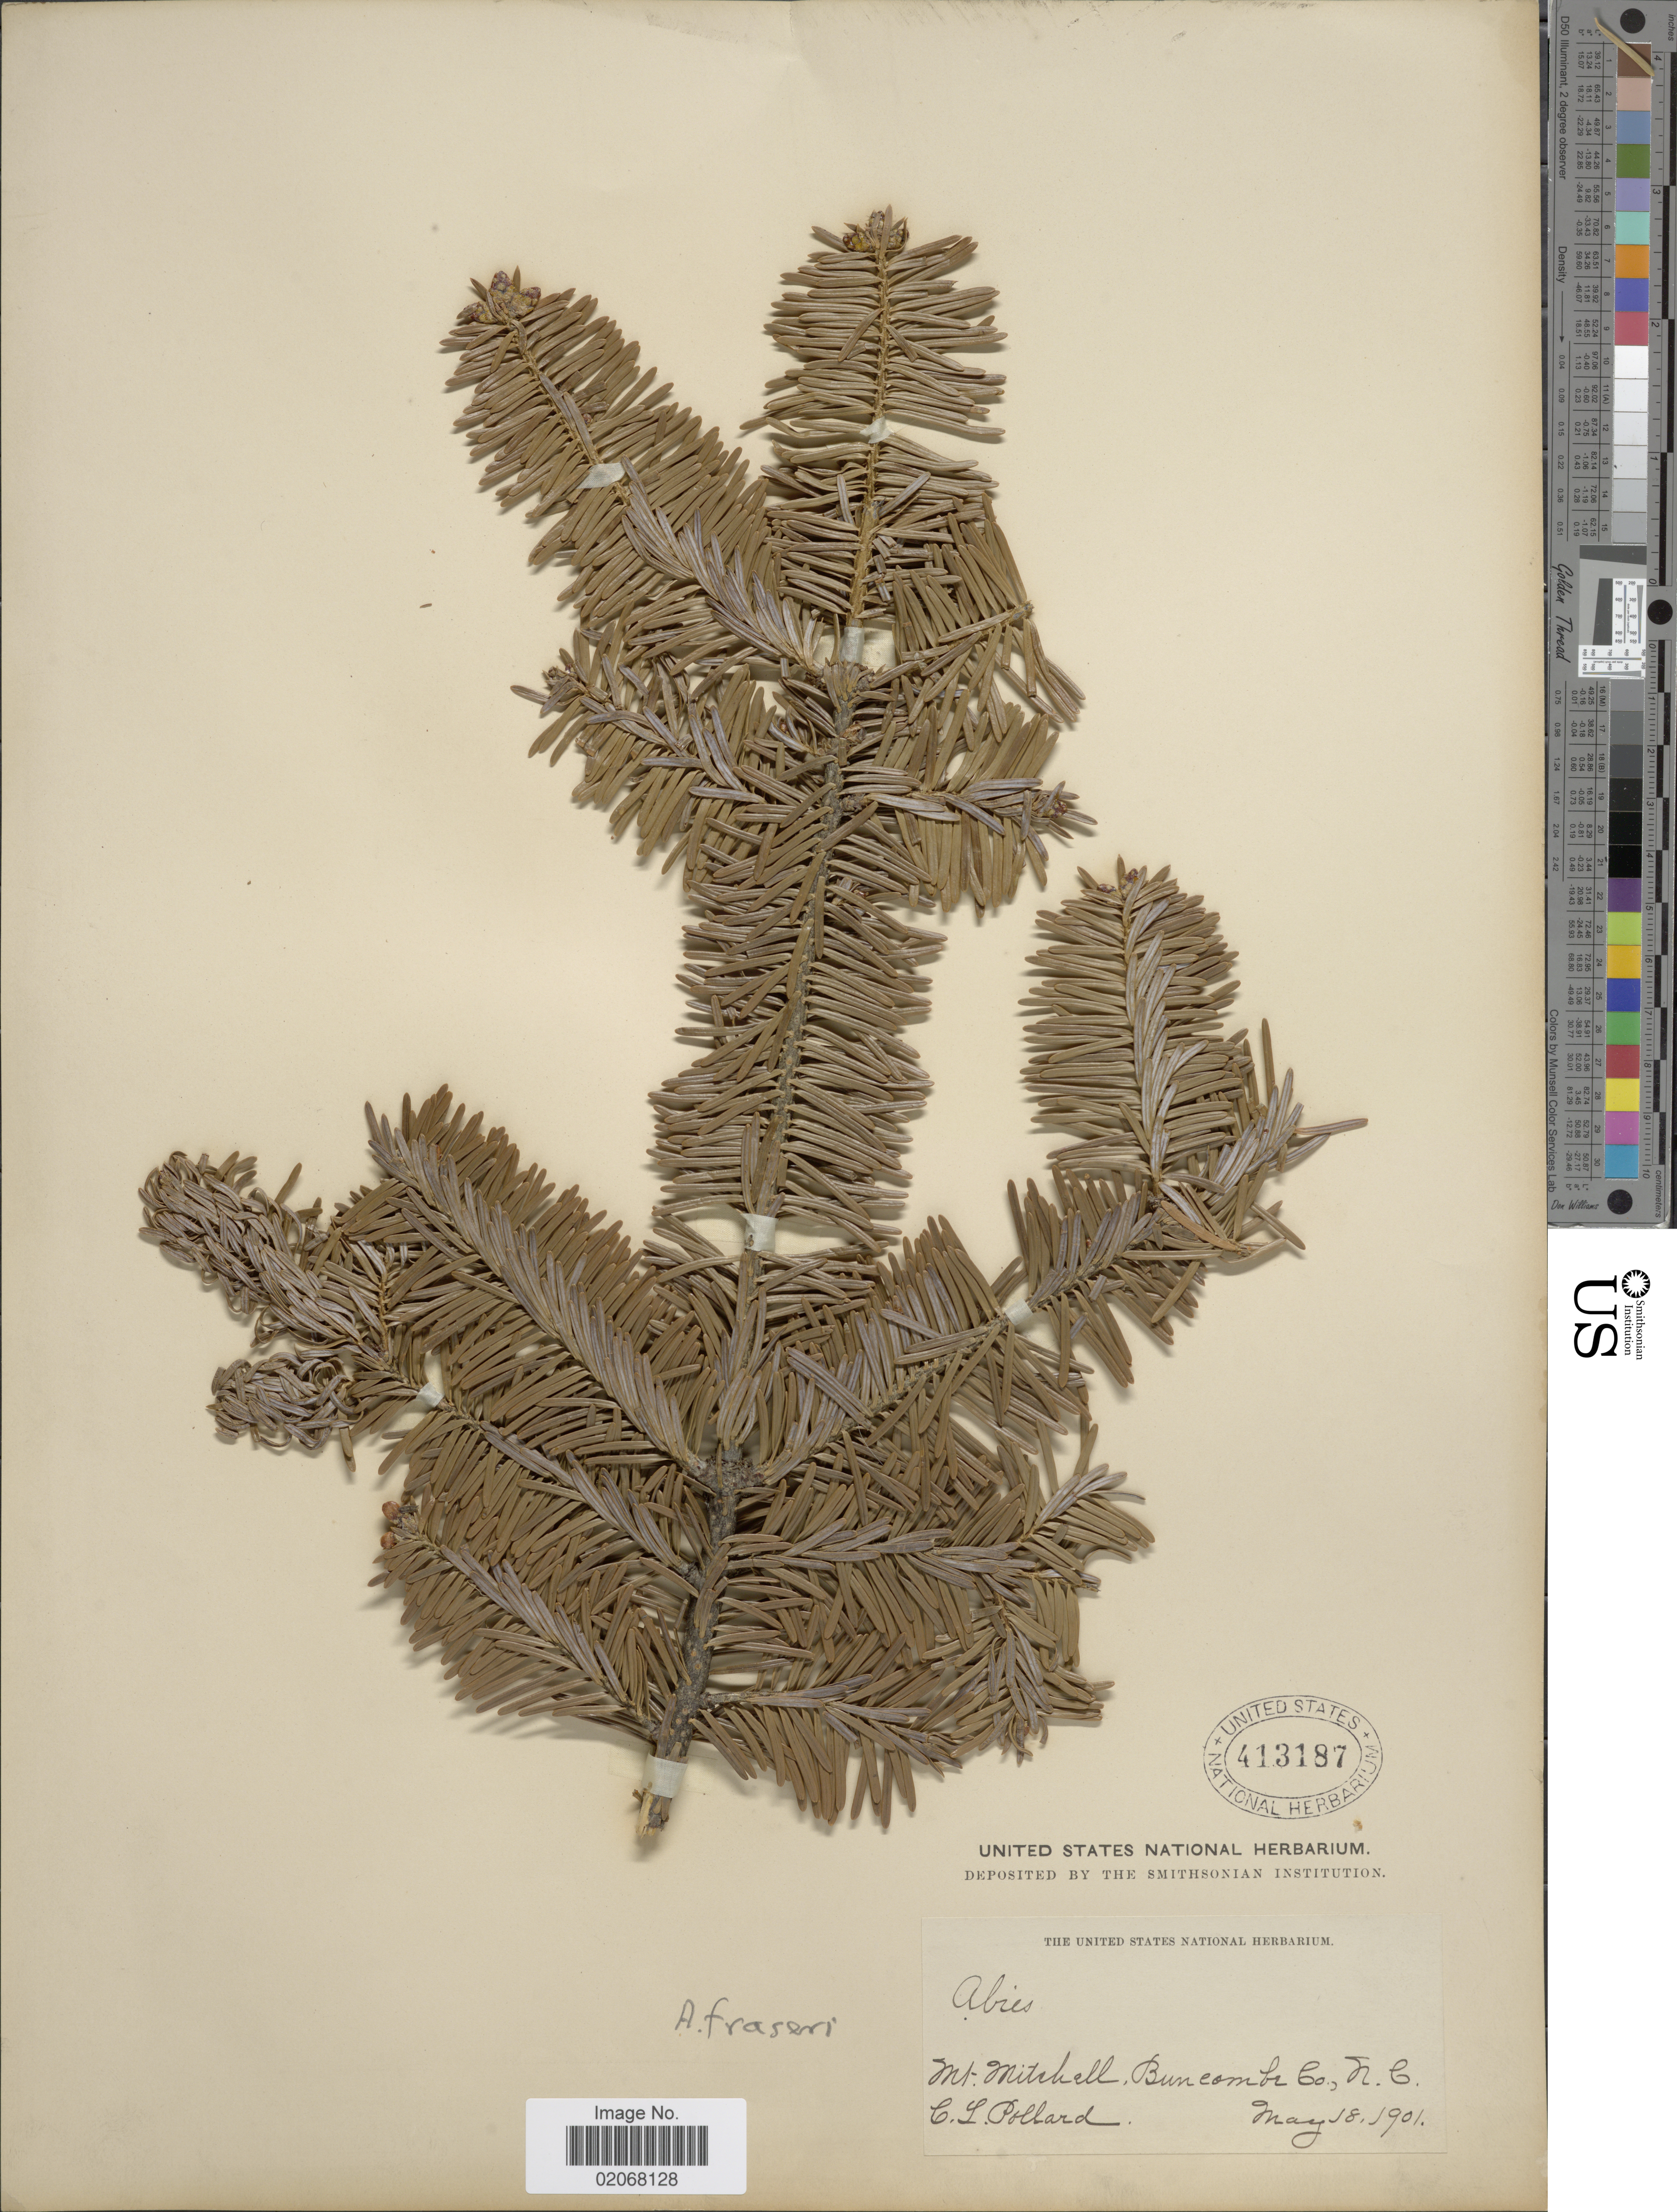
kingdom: Plantae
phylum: Tracheophyta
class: Pinopsida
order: Pinales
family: Pinaceae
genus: Abies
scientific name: Abies fraseri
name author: (Pursh) Poir.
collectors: C. L. Pollard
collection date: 1901-05-18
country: United States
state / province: North Carolina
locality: Mt. Mitchell, Buncombe Co, NC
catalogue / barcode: US 413187